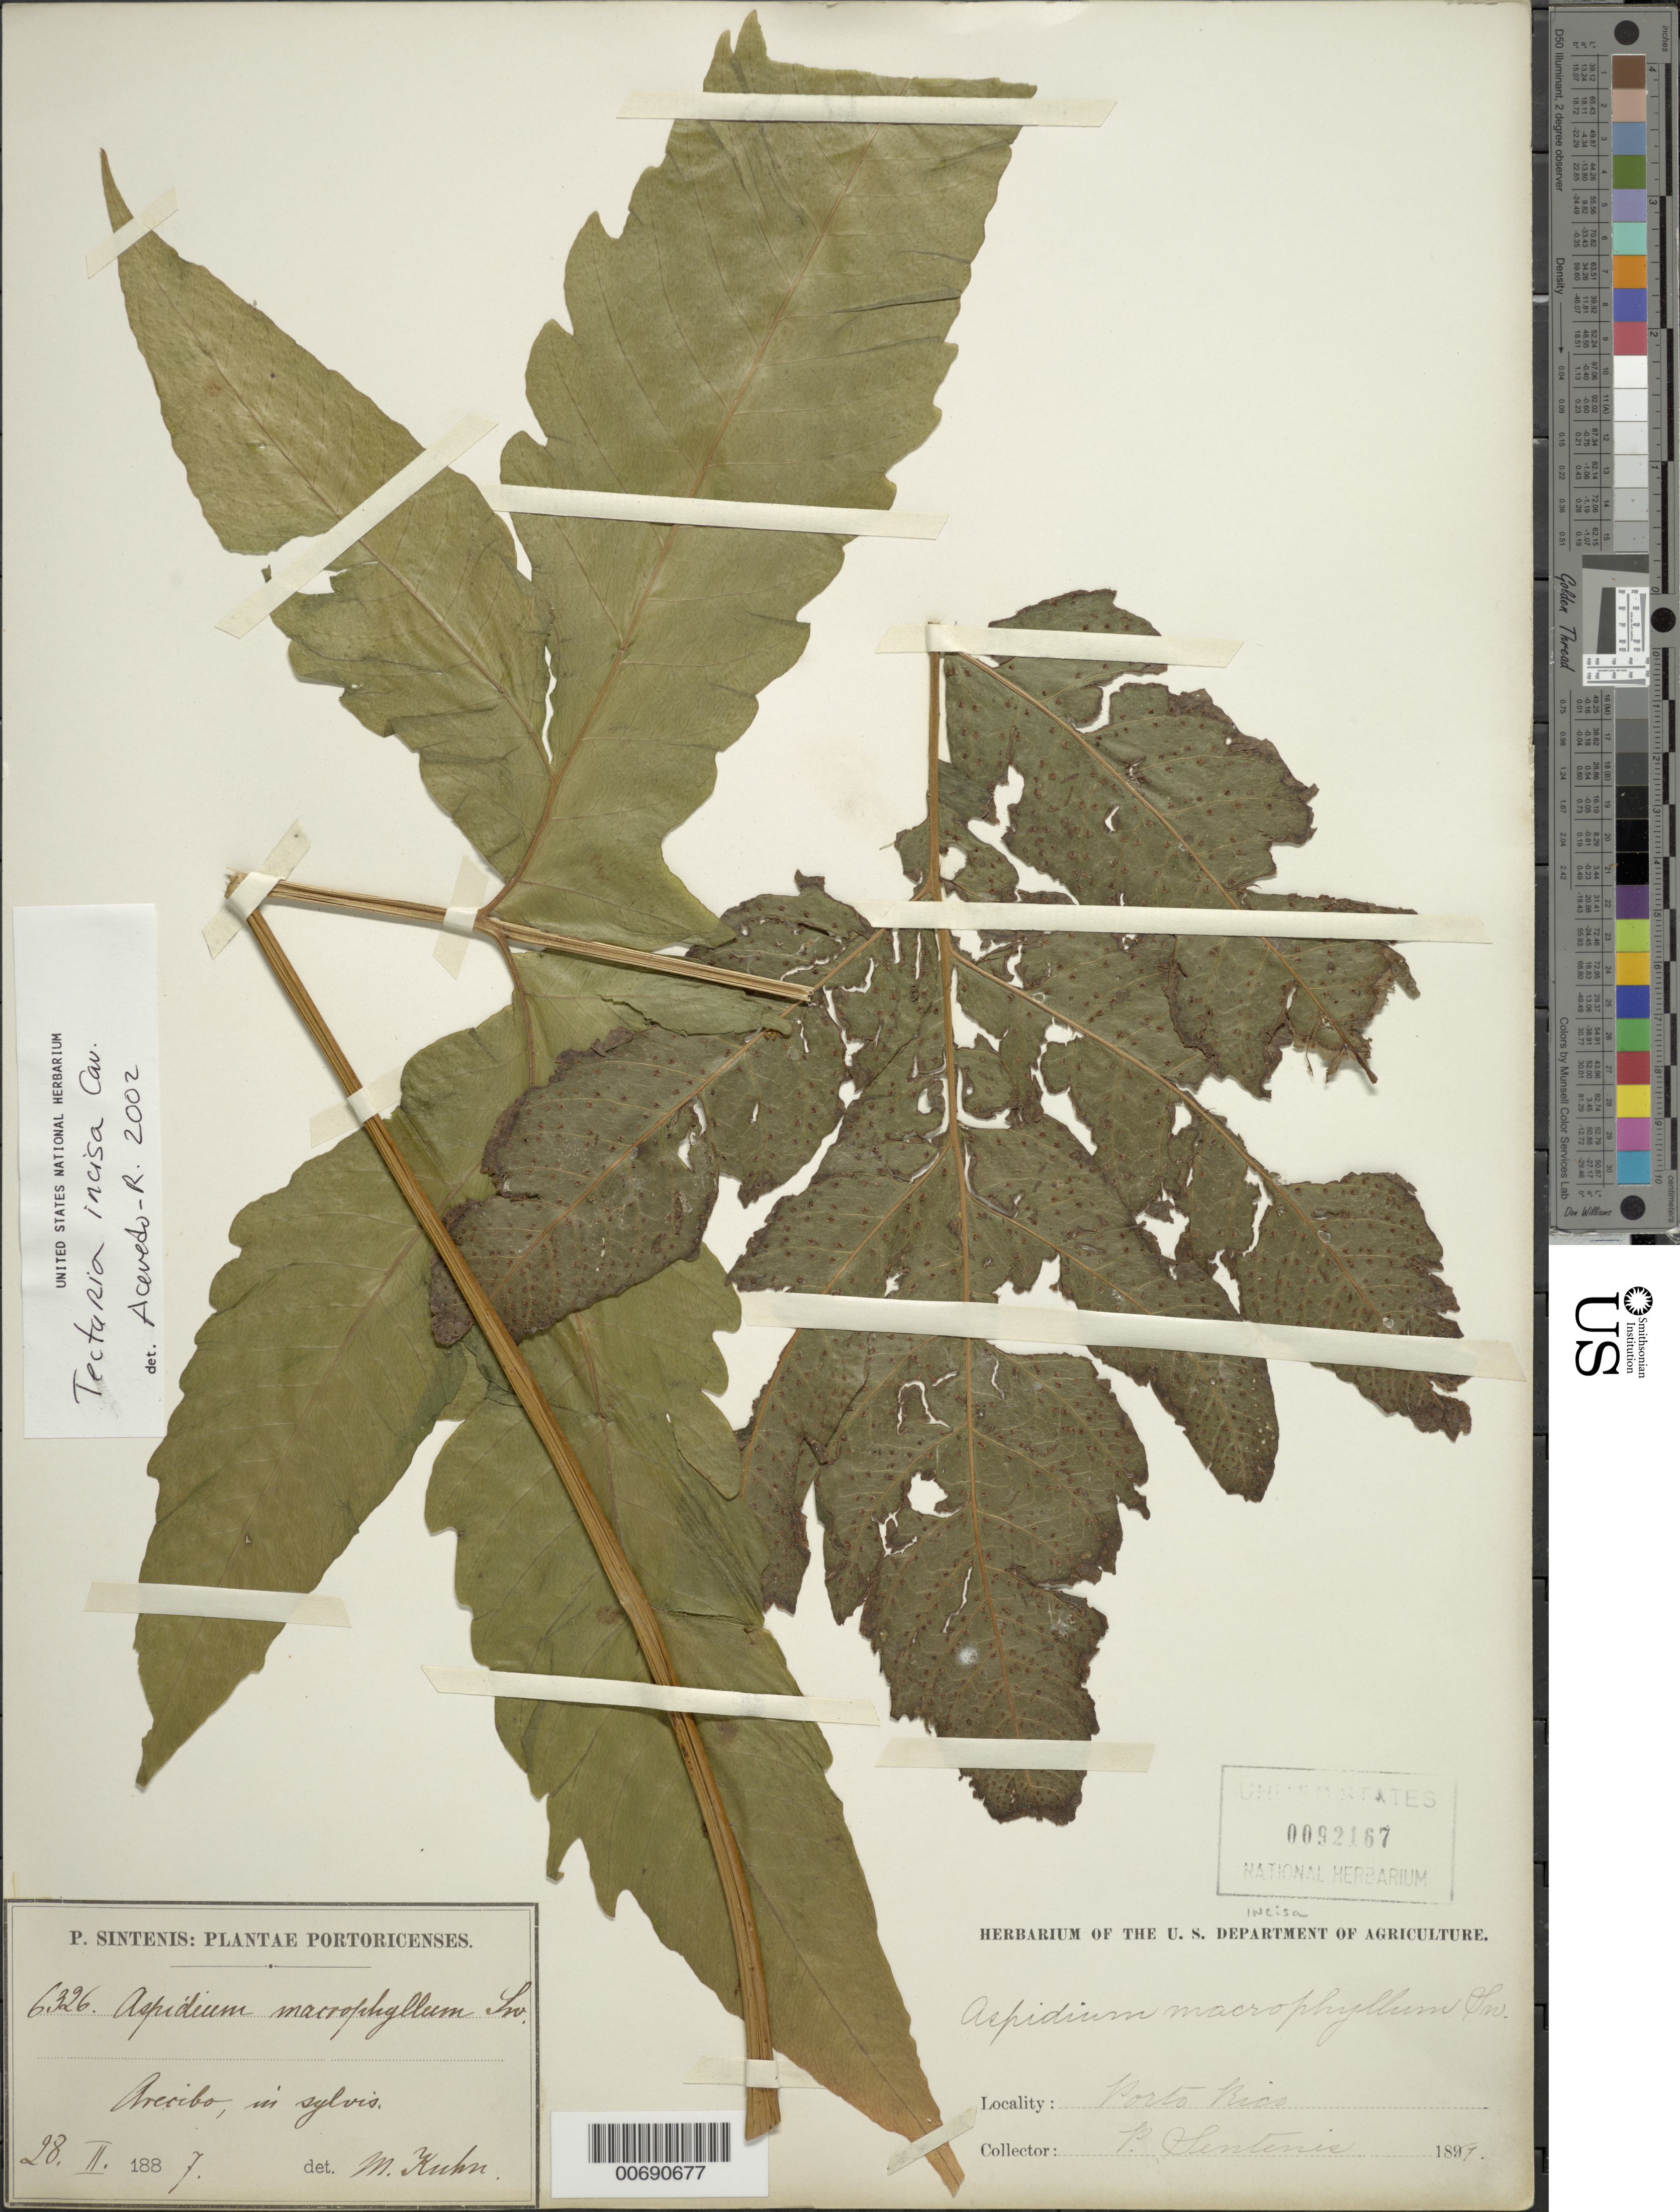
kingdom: Plantae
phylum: Tracheophyta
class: Polypodiopsida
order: Polypodiales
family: Tectariaceae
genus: Tectaria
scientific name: Tectaria incisa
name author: Cav.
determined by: Acevedo-Rodríguez, P., (BOT), Smithsonian Institution - National Museum of Natural History (UNITED STATES)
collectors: P. Sintenis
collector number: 6326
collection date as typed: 28 Feb 1887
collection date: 1887-02-28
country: Puerto Rico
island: Greater Antilles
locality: Arecibo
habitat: in sylvis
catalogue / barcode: US 92167